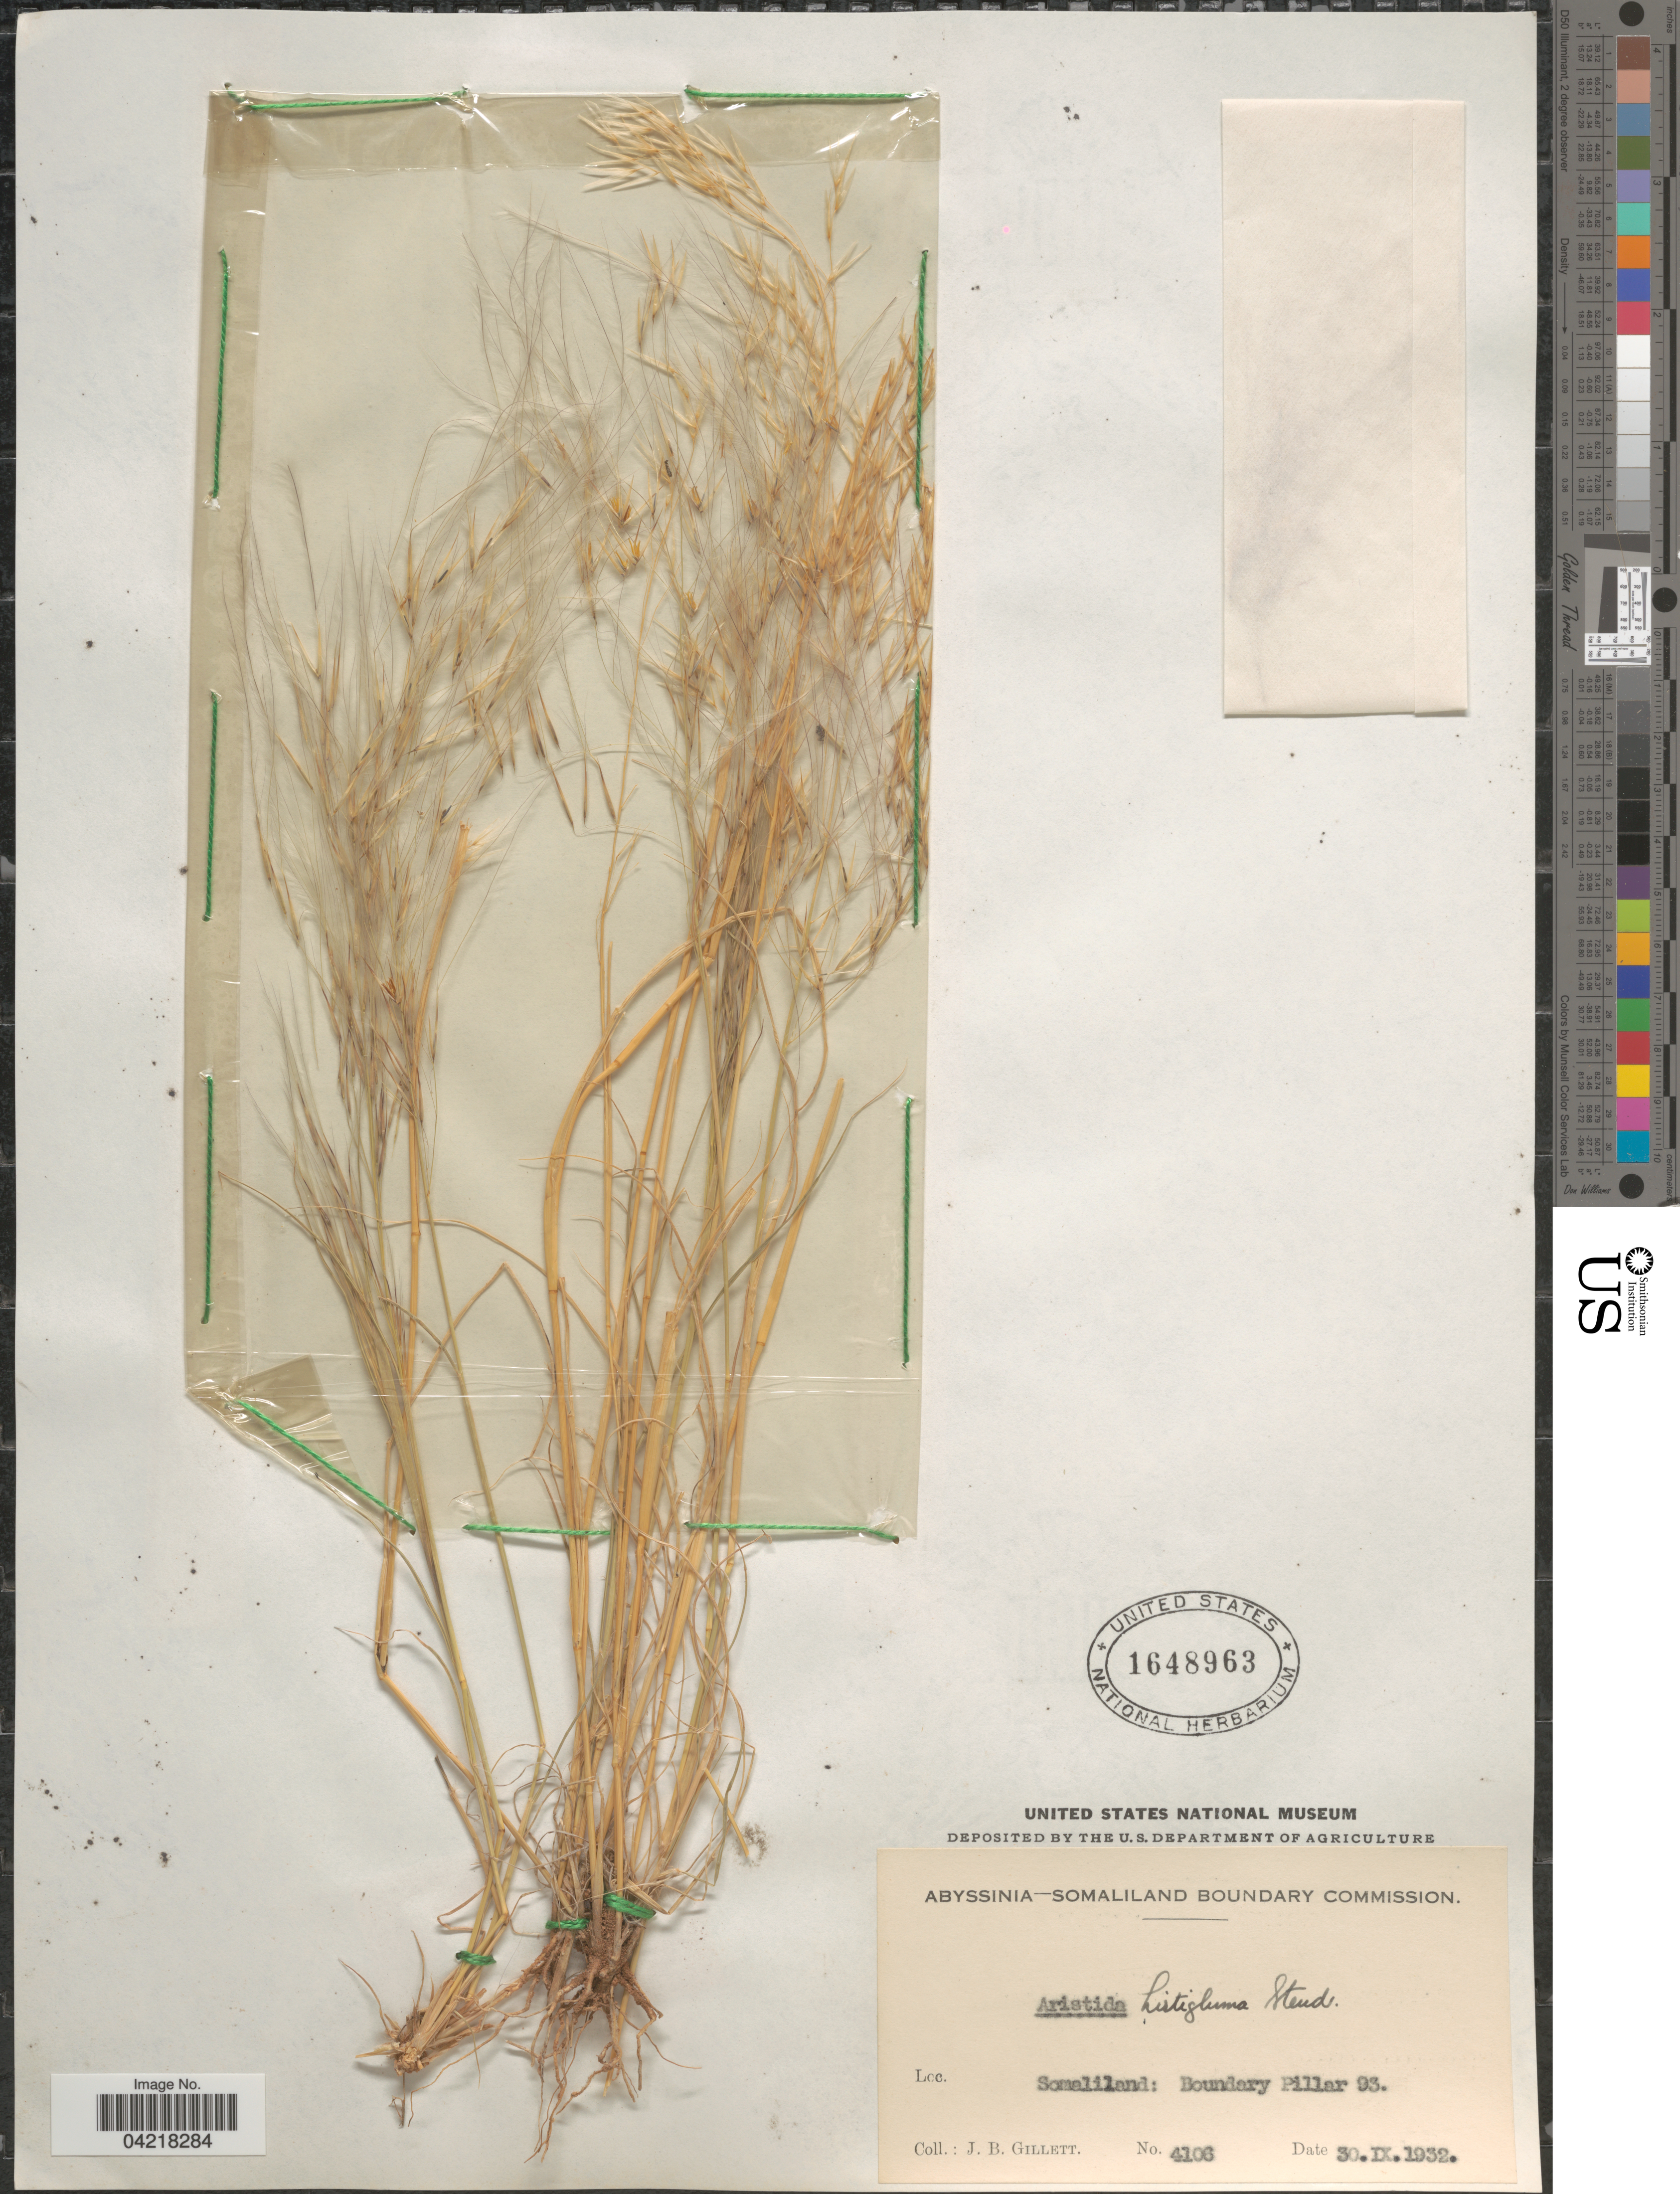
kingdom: Plantae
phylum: Tracheophyta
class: Liliopsida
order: Poales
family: Poaceae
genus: Stipagrostis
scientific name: Stipagrostis hirtigluma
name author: (Steud. ex Trin. & Rupr.) De Winter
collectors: J. B. Gillett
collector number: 4106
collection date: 1932-09-30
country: Ethiopia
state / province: Somali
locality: Abyssinia-Somaliland Boundary Commission. Somaliland: Boundary Pillar 93.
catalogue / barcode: US 1648963